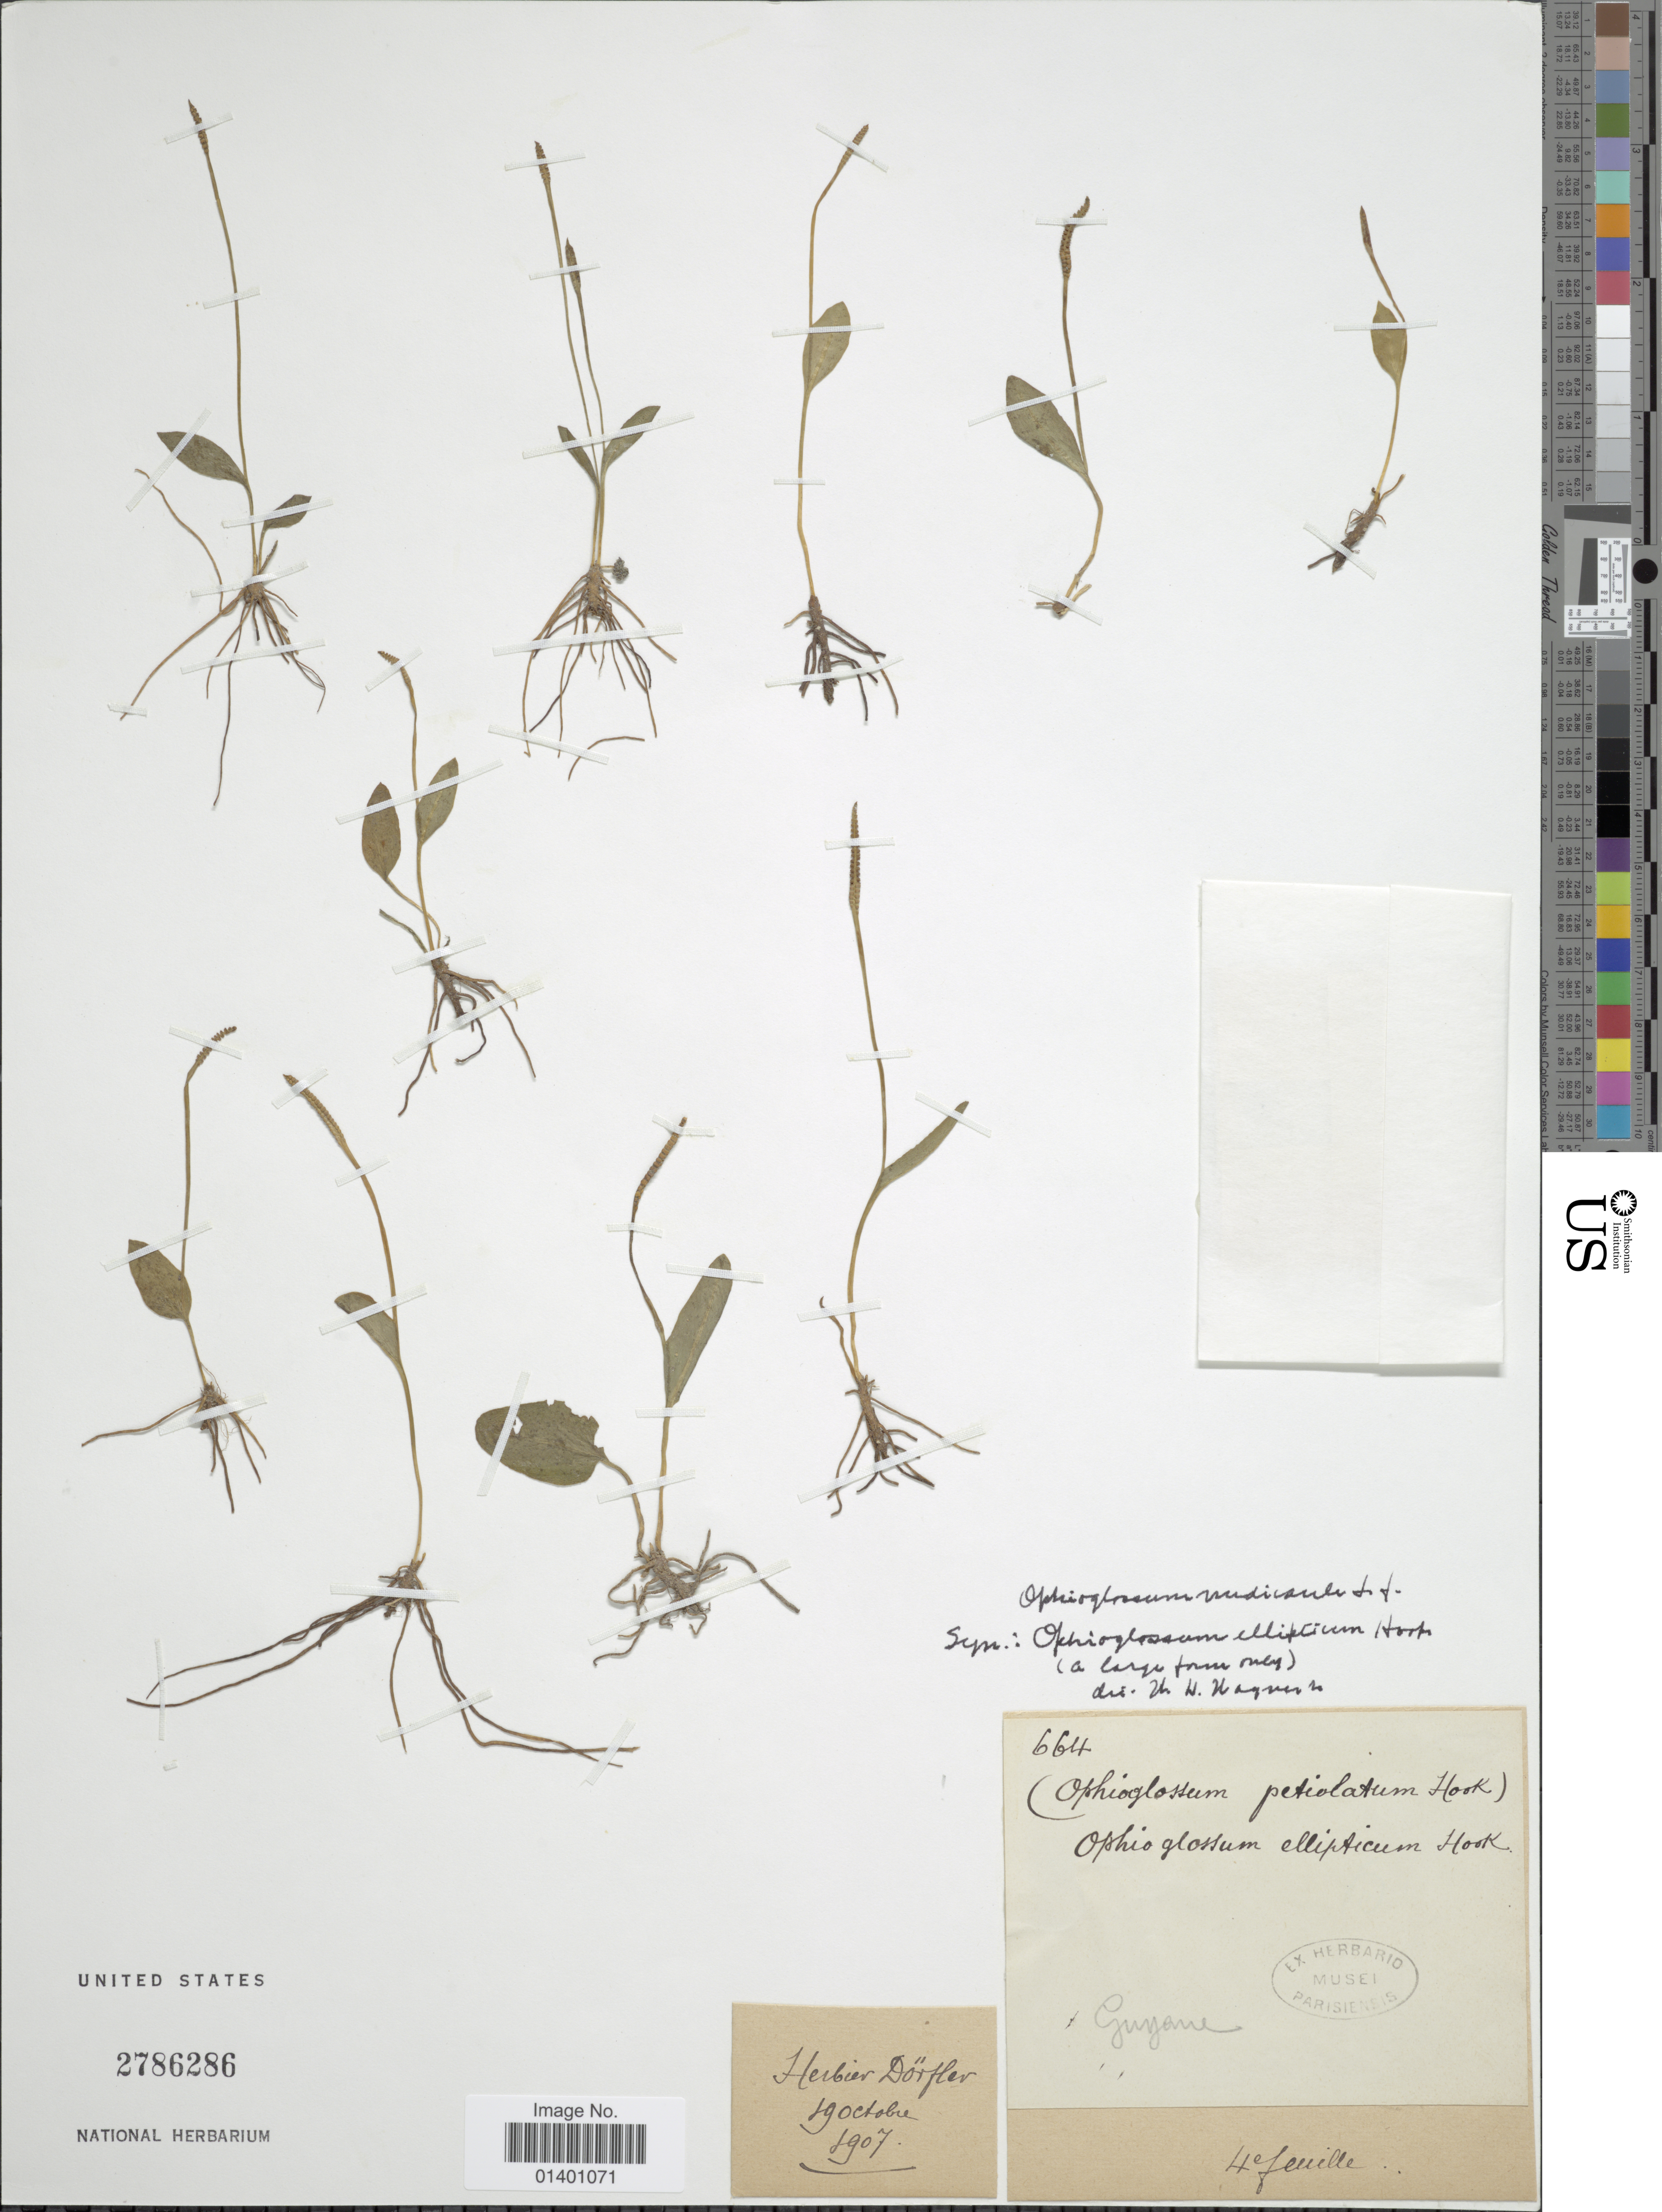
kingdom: Plantae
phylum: Tracheophyta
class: Polypodiopsida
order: Ophioglossales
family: Ophioglossaceae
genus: Ophioglossum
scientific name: Ophioglossum nudicaule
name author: L. f.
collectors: ex herb. Dörfler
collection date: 1907-10-19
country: Guyana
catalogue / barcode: US 2786286